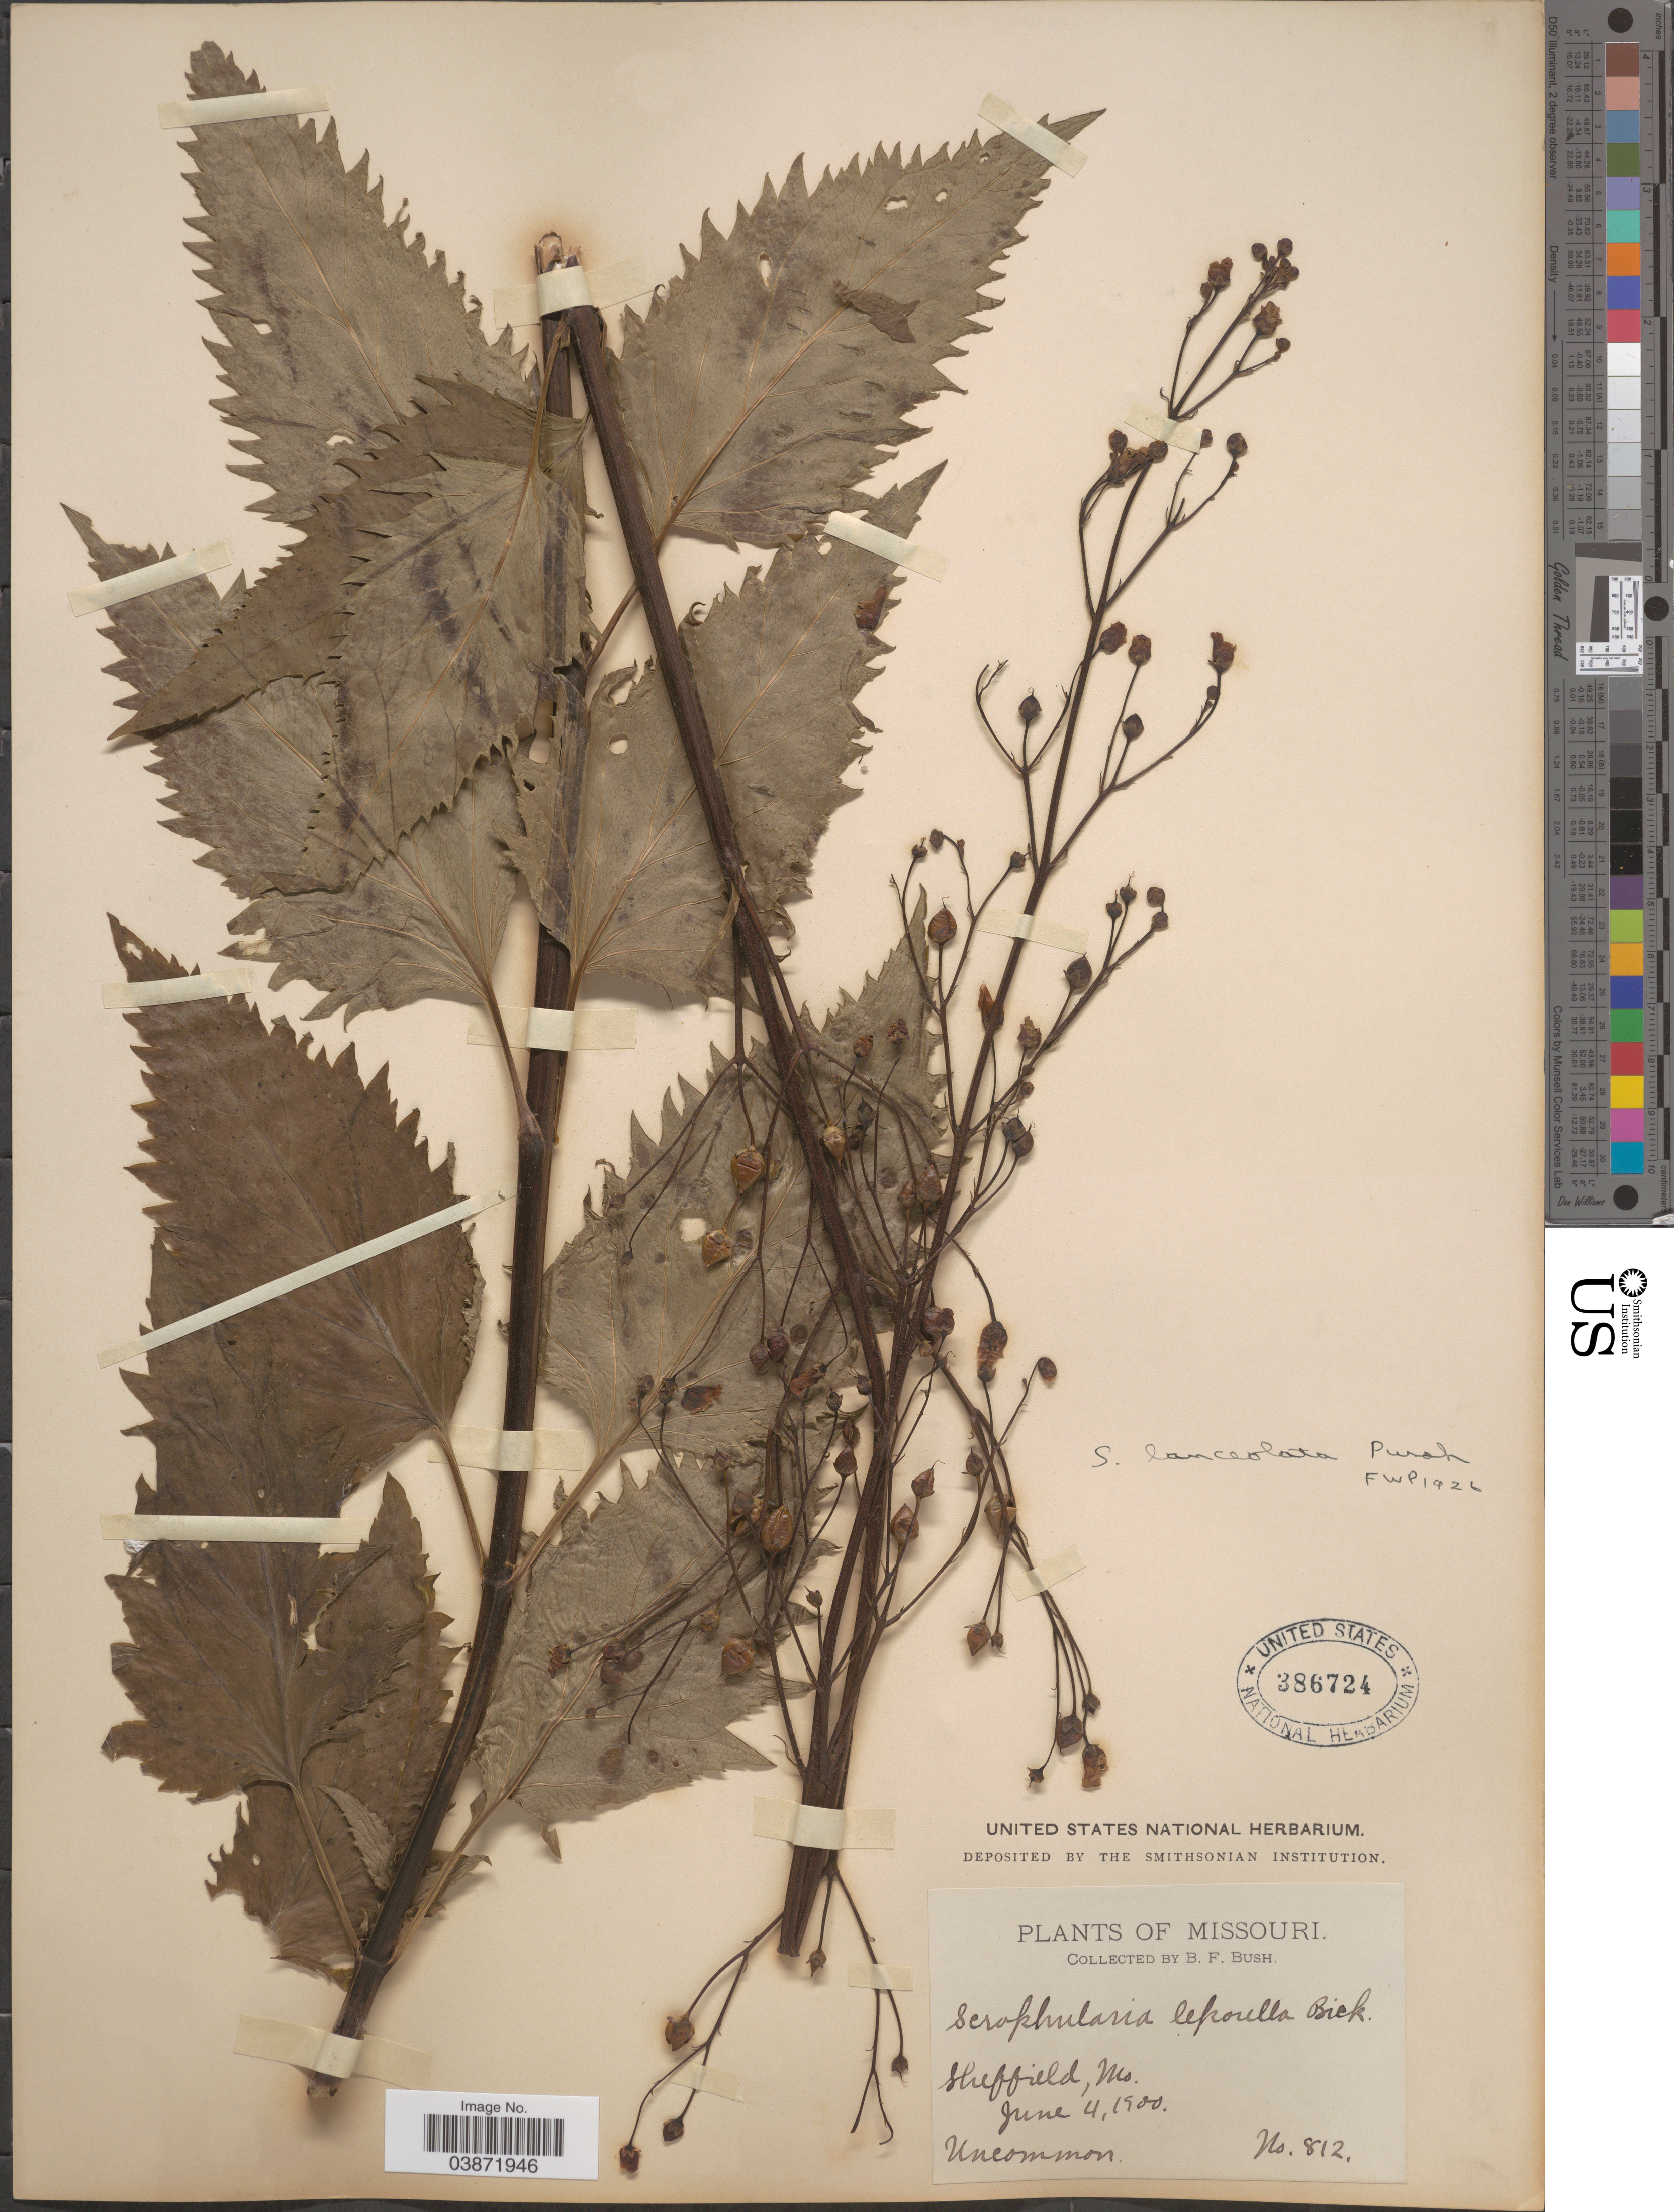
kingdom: Plantae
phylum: Tracheophyta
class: Magnoliopsida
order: Lamiales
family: Scrophulariaceae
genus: Scrophularia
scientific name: Scrophularia lanceolata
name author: Pursh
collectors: B. F. Bush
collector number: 812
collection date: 1900-06-04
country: United States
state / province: Missouri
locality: Sheffield.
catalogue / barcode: US 386724